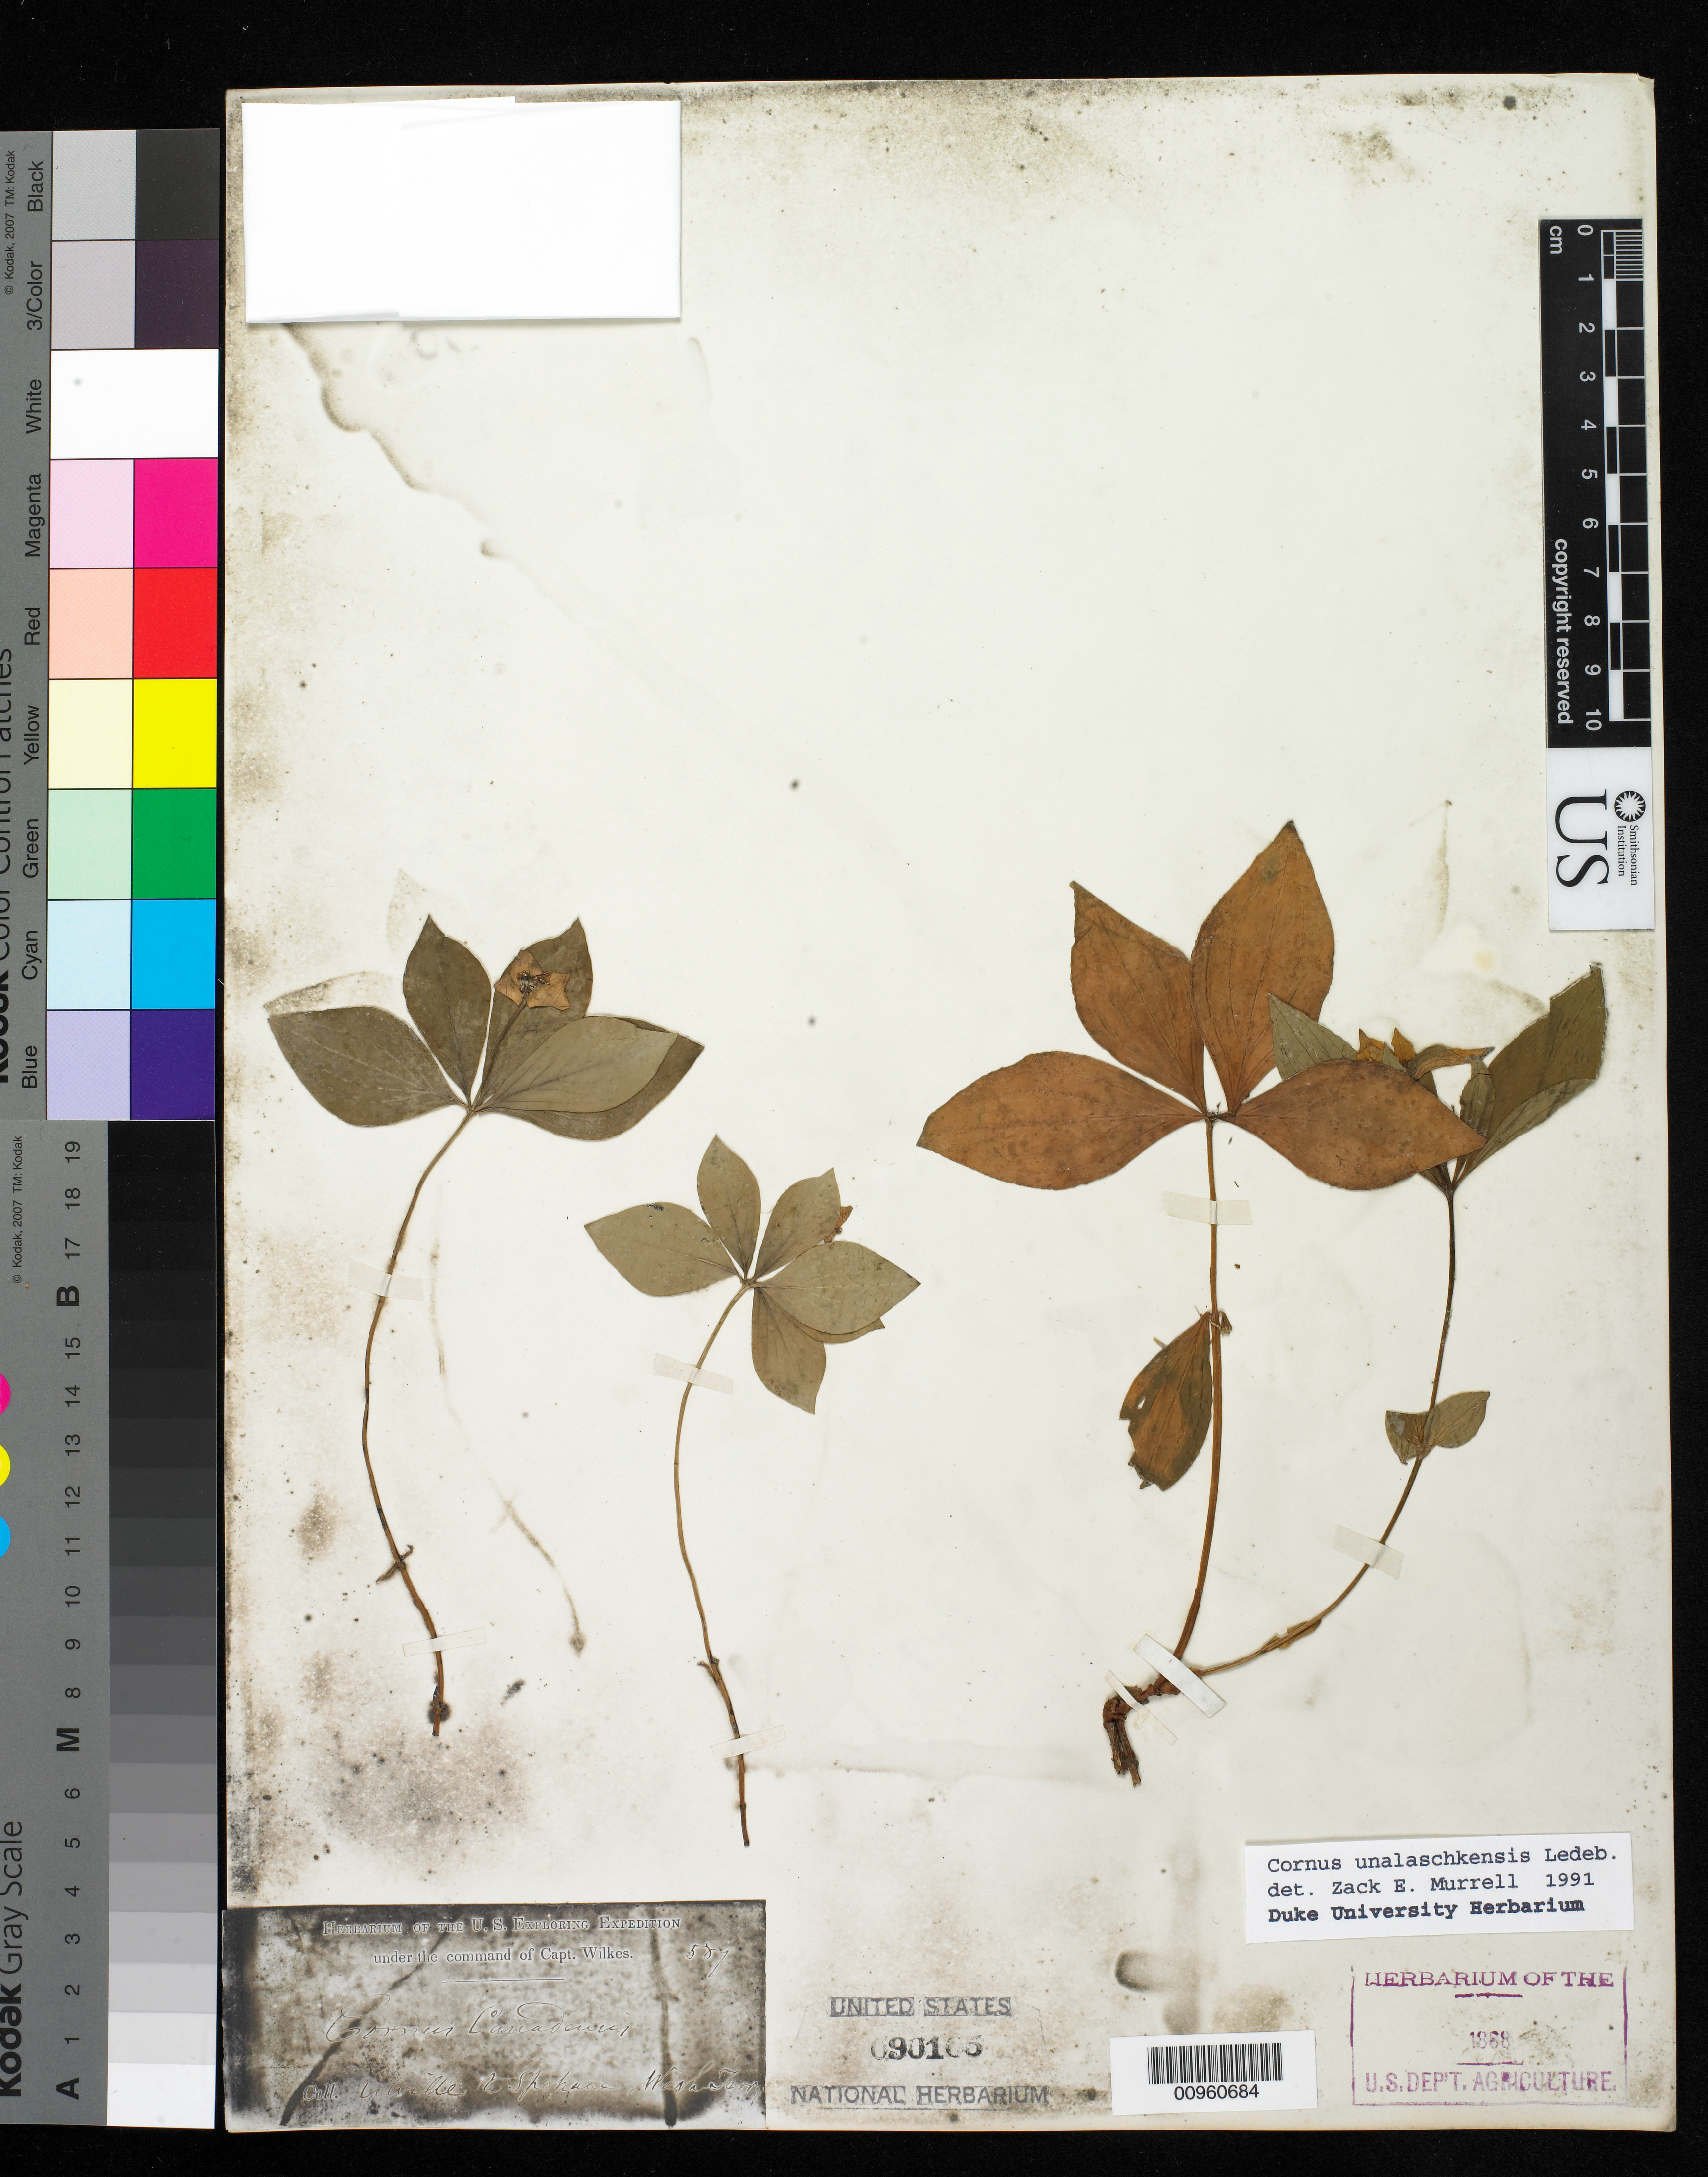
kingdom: Plantae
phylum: Tracheophyta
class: Magnoliopsida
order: Cornales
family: Cornaceae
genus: Cornus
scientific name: Cornus x unalaschkensis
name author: Ledeb.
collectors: Wilkes Explor. Exped.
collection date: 1838/1842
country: United States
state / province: Washington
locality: Cubrille to Spohane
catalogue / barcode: US 90105